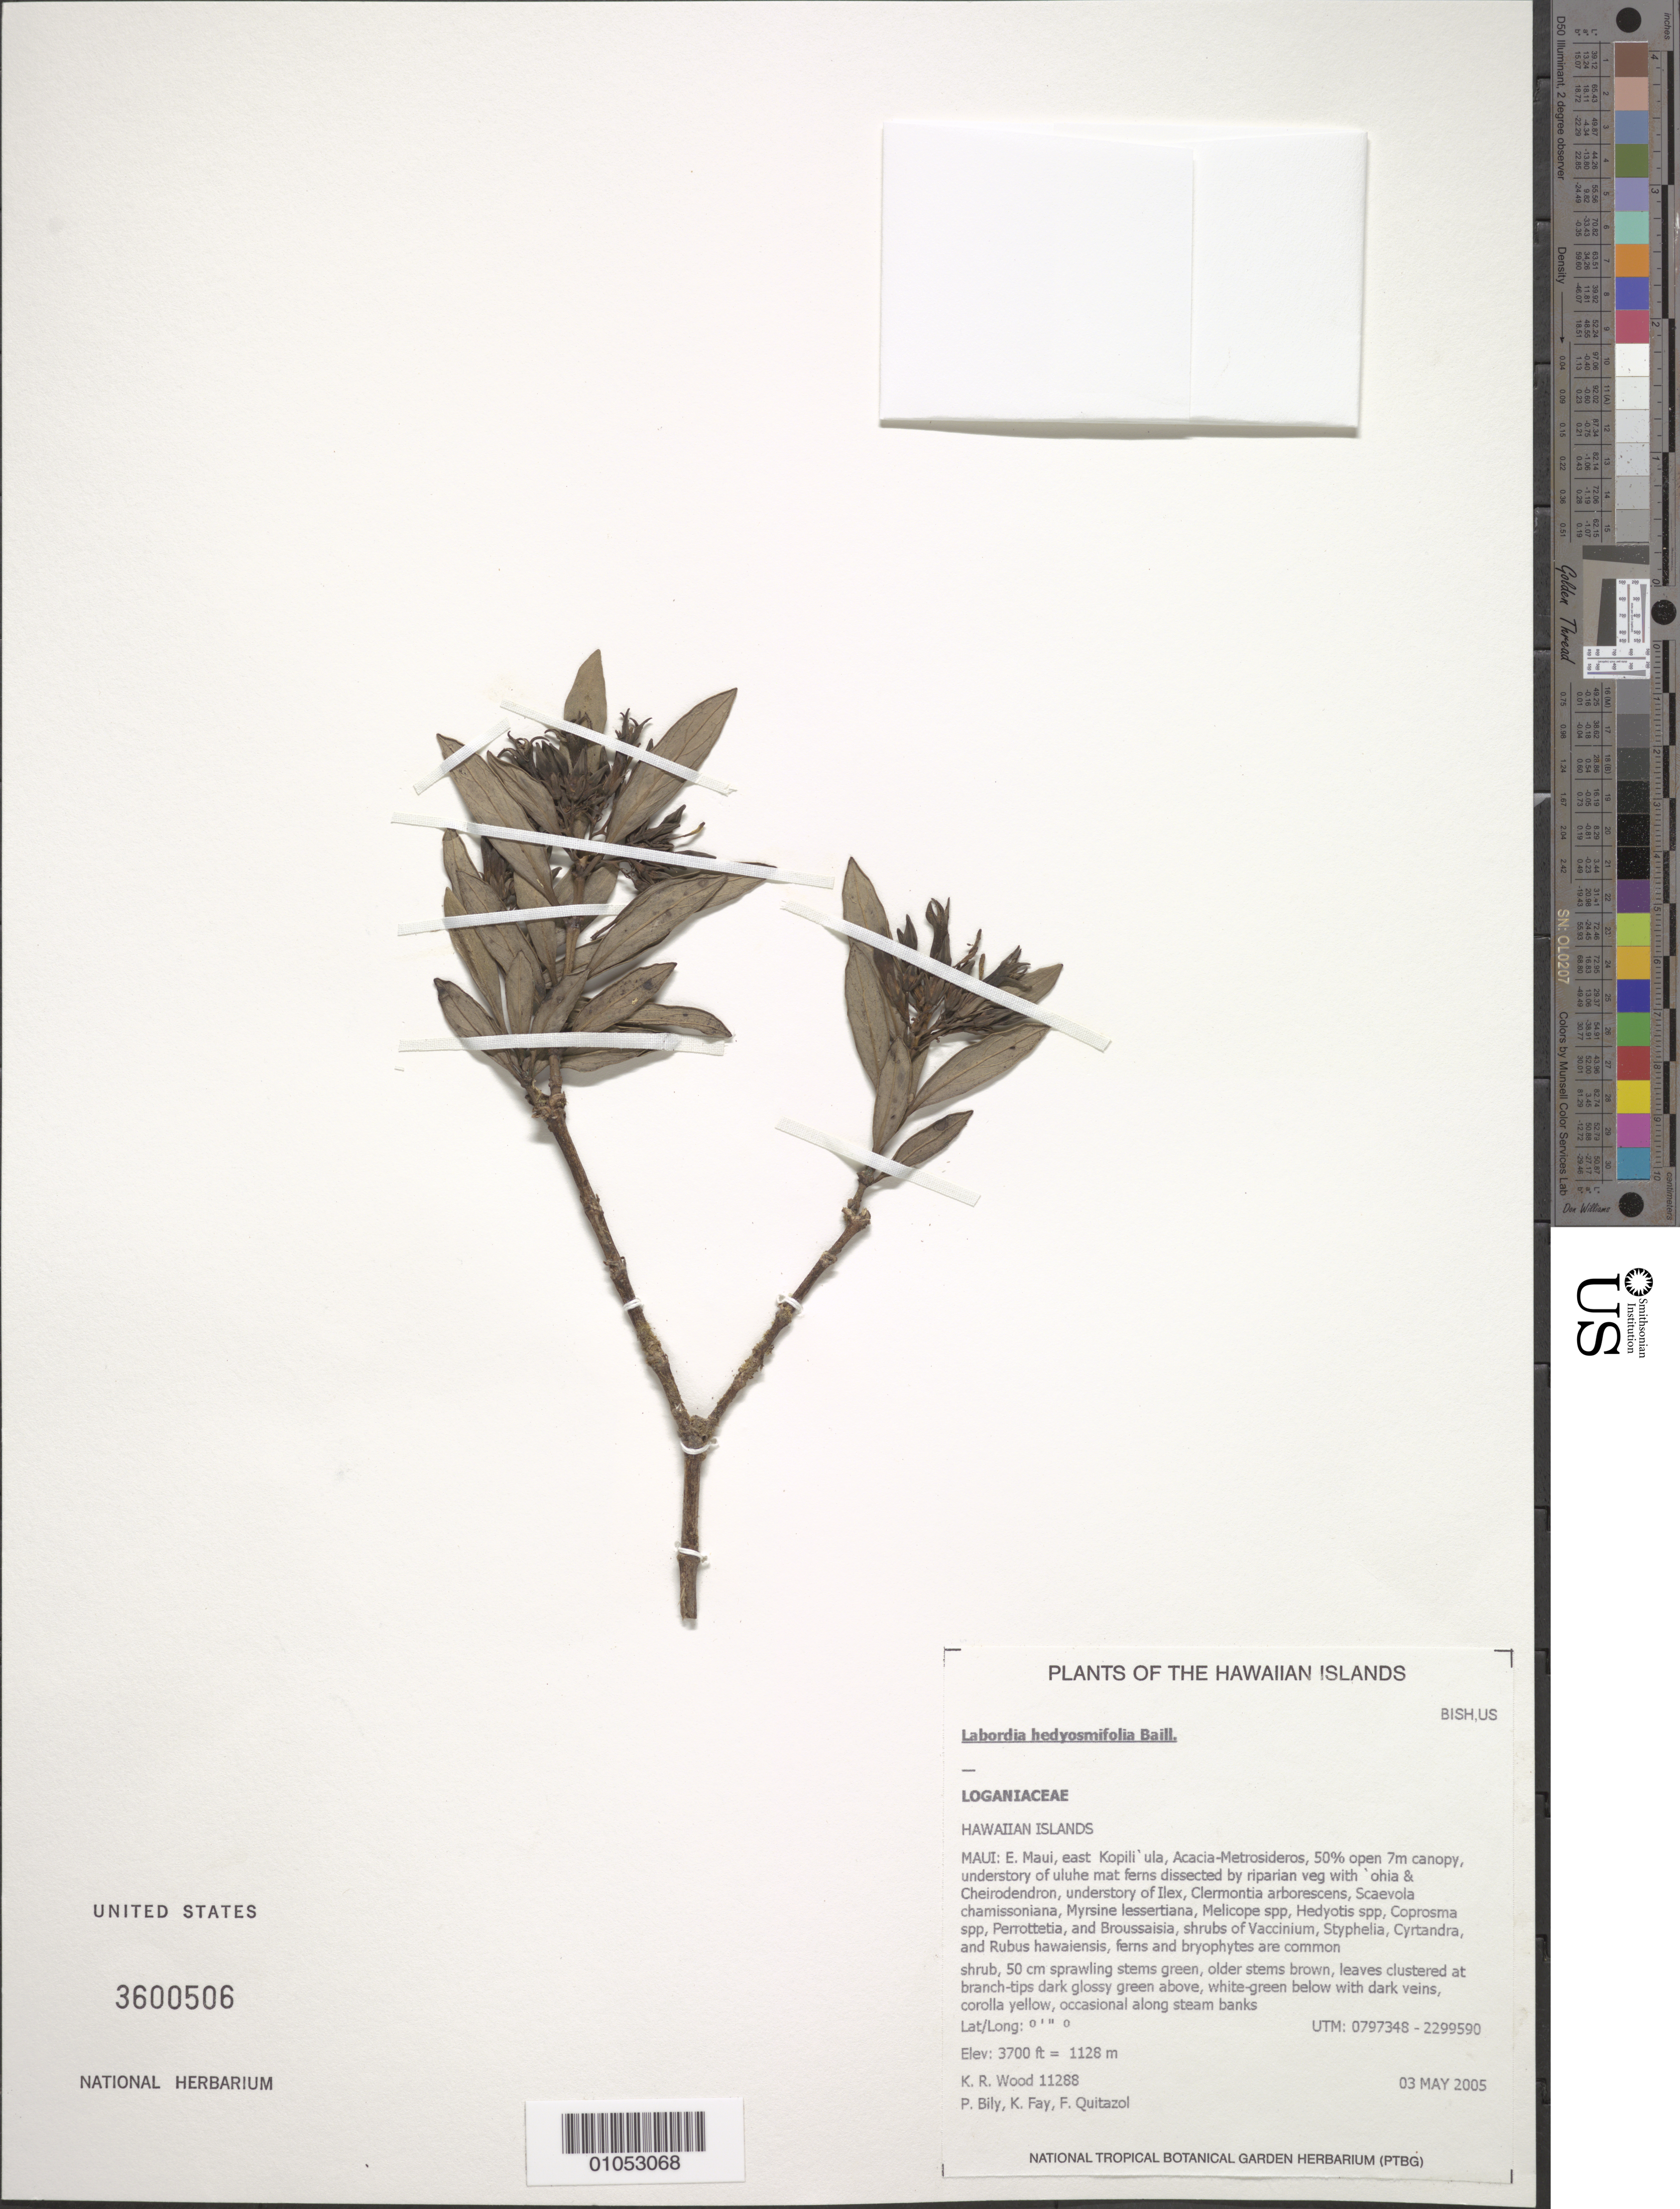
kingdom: Plantae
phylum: Tracheophyta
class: Magnoliopsida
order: Gentianales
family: Loganiaceae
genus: Geniostoma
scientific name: Geniostoma hedyosmifolium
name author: (Baill.) Byng & Christenh.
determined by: Wagner, W. L., (BOT), Smithsonian Institution - National Museum of Natural History (UNITED STATES)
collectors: K. R. Wood, P. Bily, K. Fay & F. Quitazol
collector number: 11288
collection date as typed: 3 May 2005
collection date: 2005-05-03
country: United States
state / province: Hawaii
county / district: Maui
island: Maui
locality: East Maui, east of Kopili'ula.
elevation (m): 1128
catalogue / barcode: US 3600506